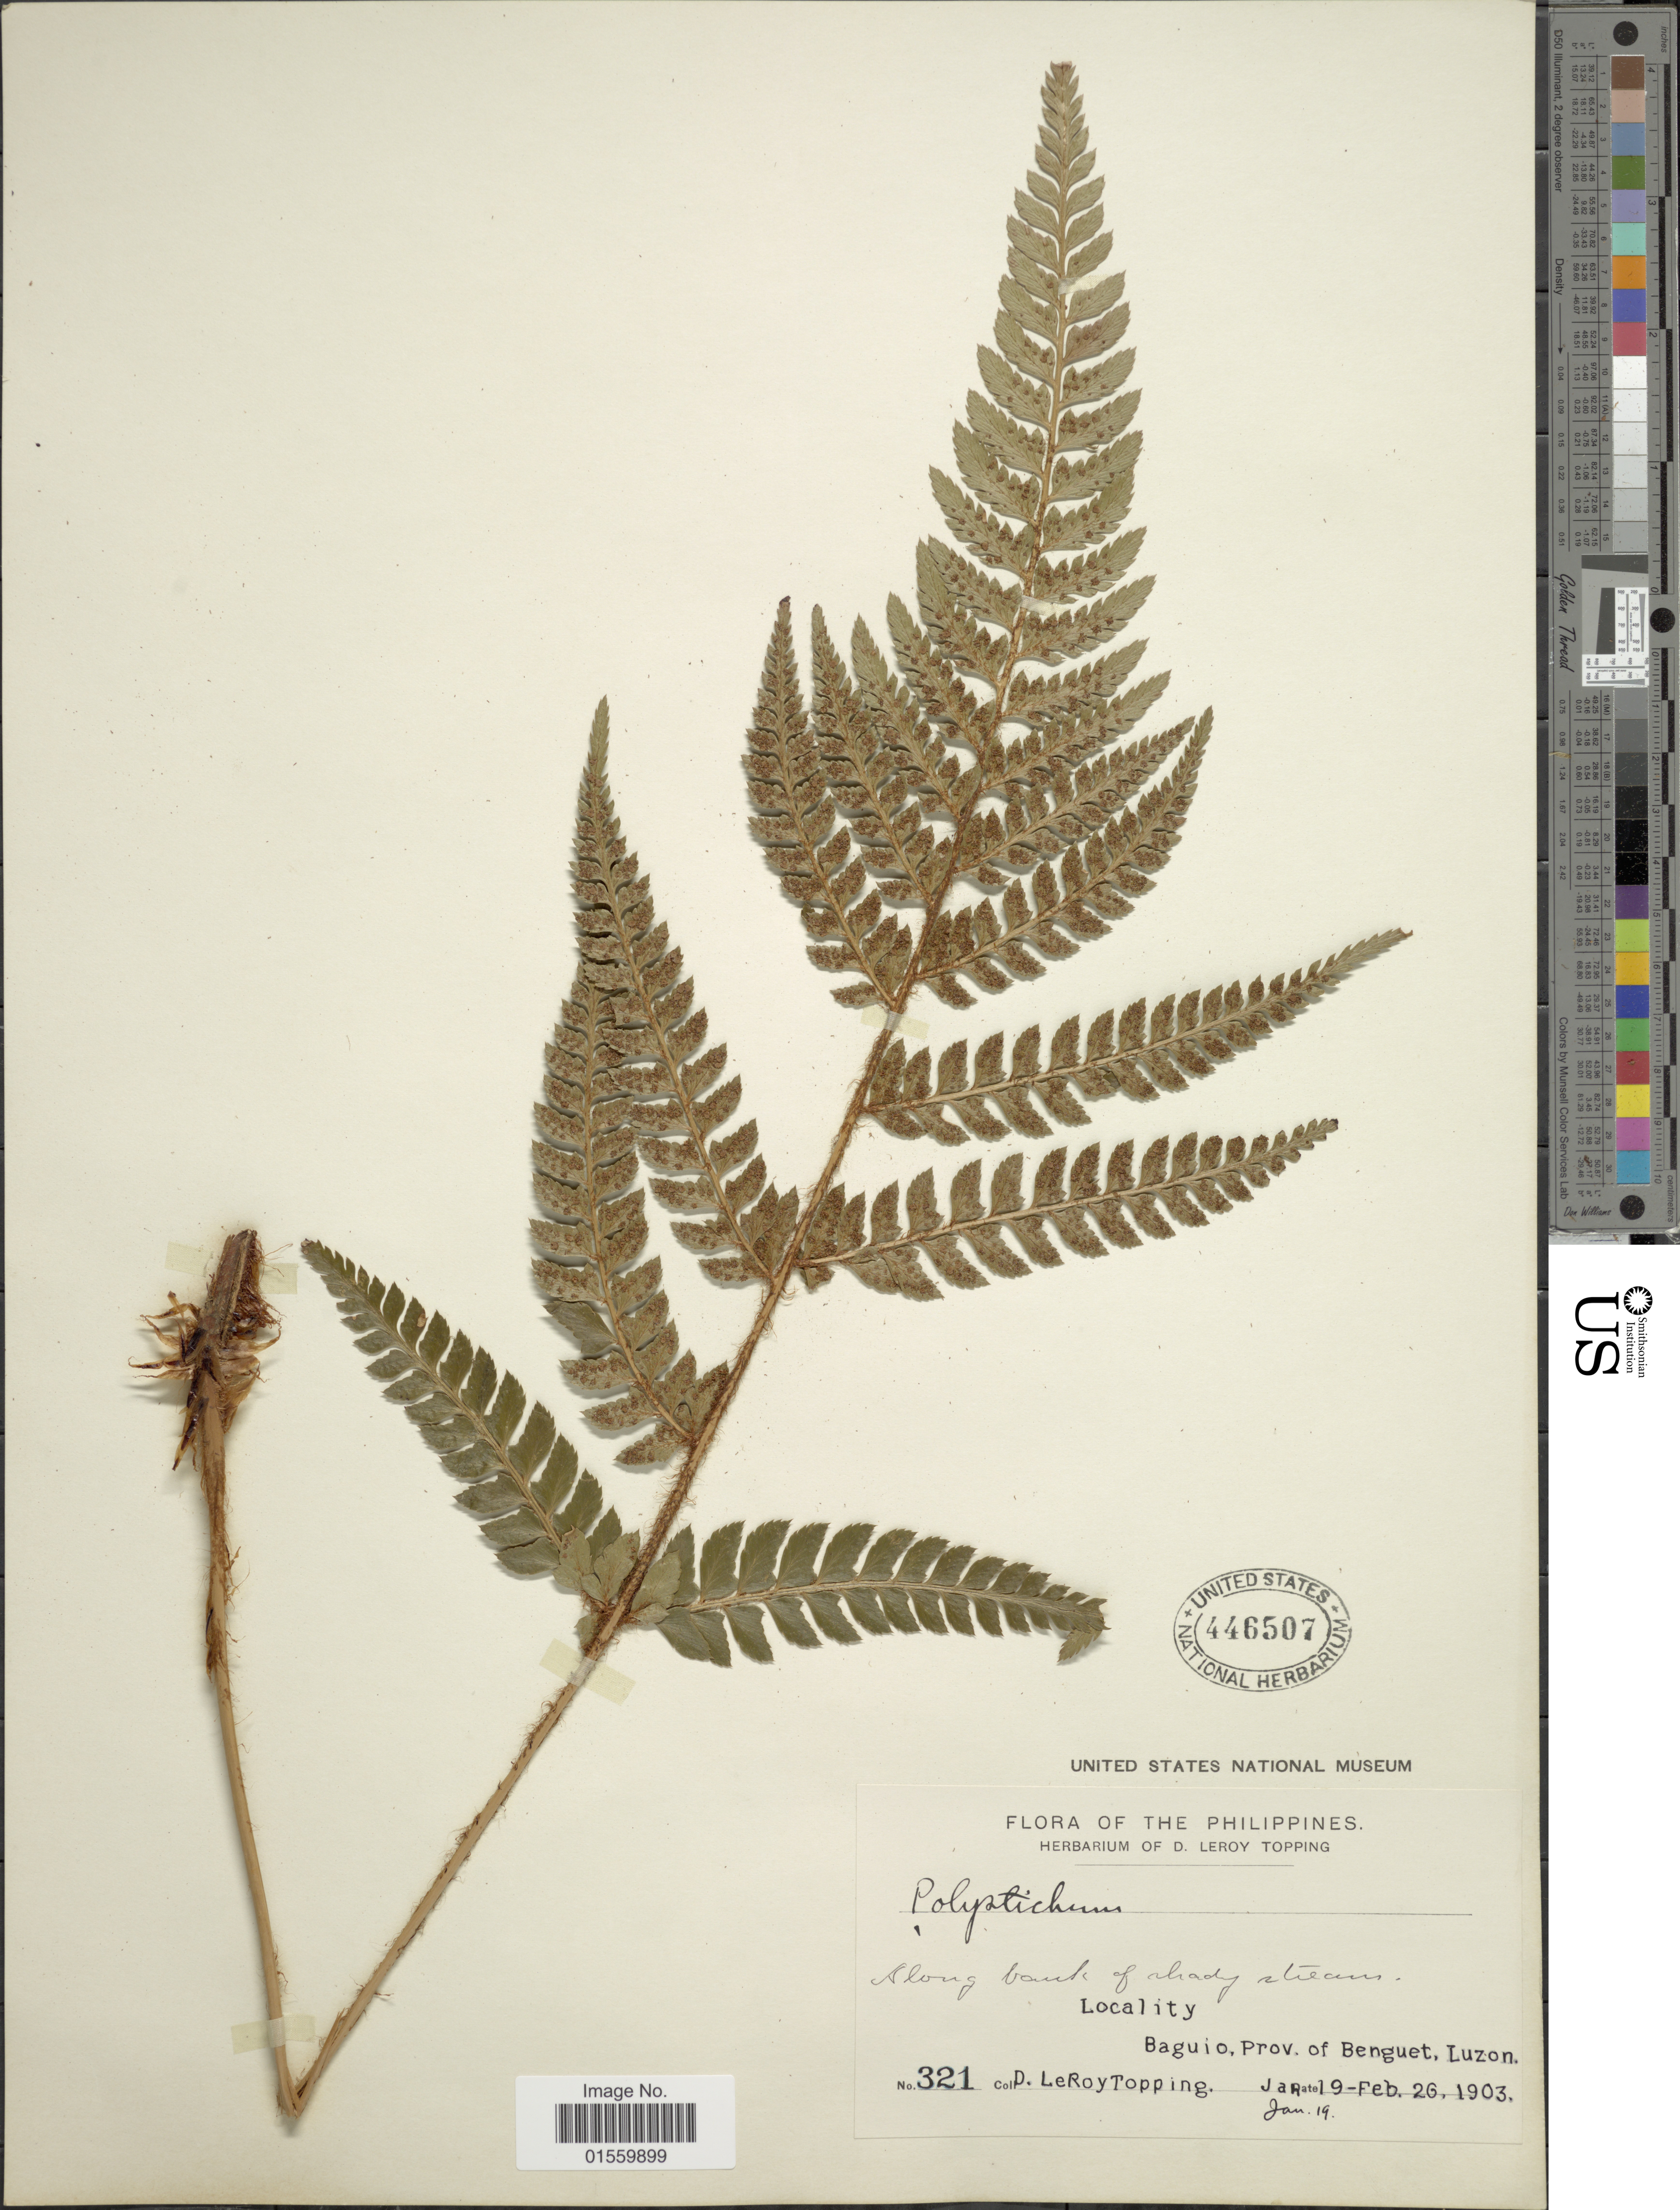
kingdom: Plantae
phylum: Tracheophyta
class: Polypodiopsida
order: Polypodiales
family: Dryopteridaceae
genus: Polystichum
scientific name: Polystichum aculeatum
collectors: D. L. Topping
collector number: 321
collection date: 1903-01-19/1903-02-26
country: Philippines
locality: Baguio, Prov. of Benguet, Luzon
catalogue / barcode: US 446507